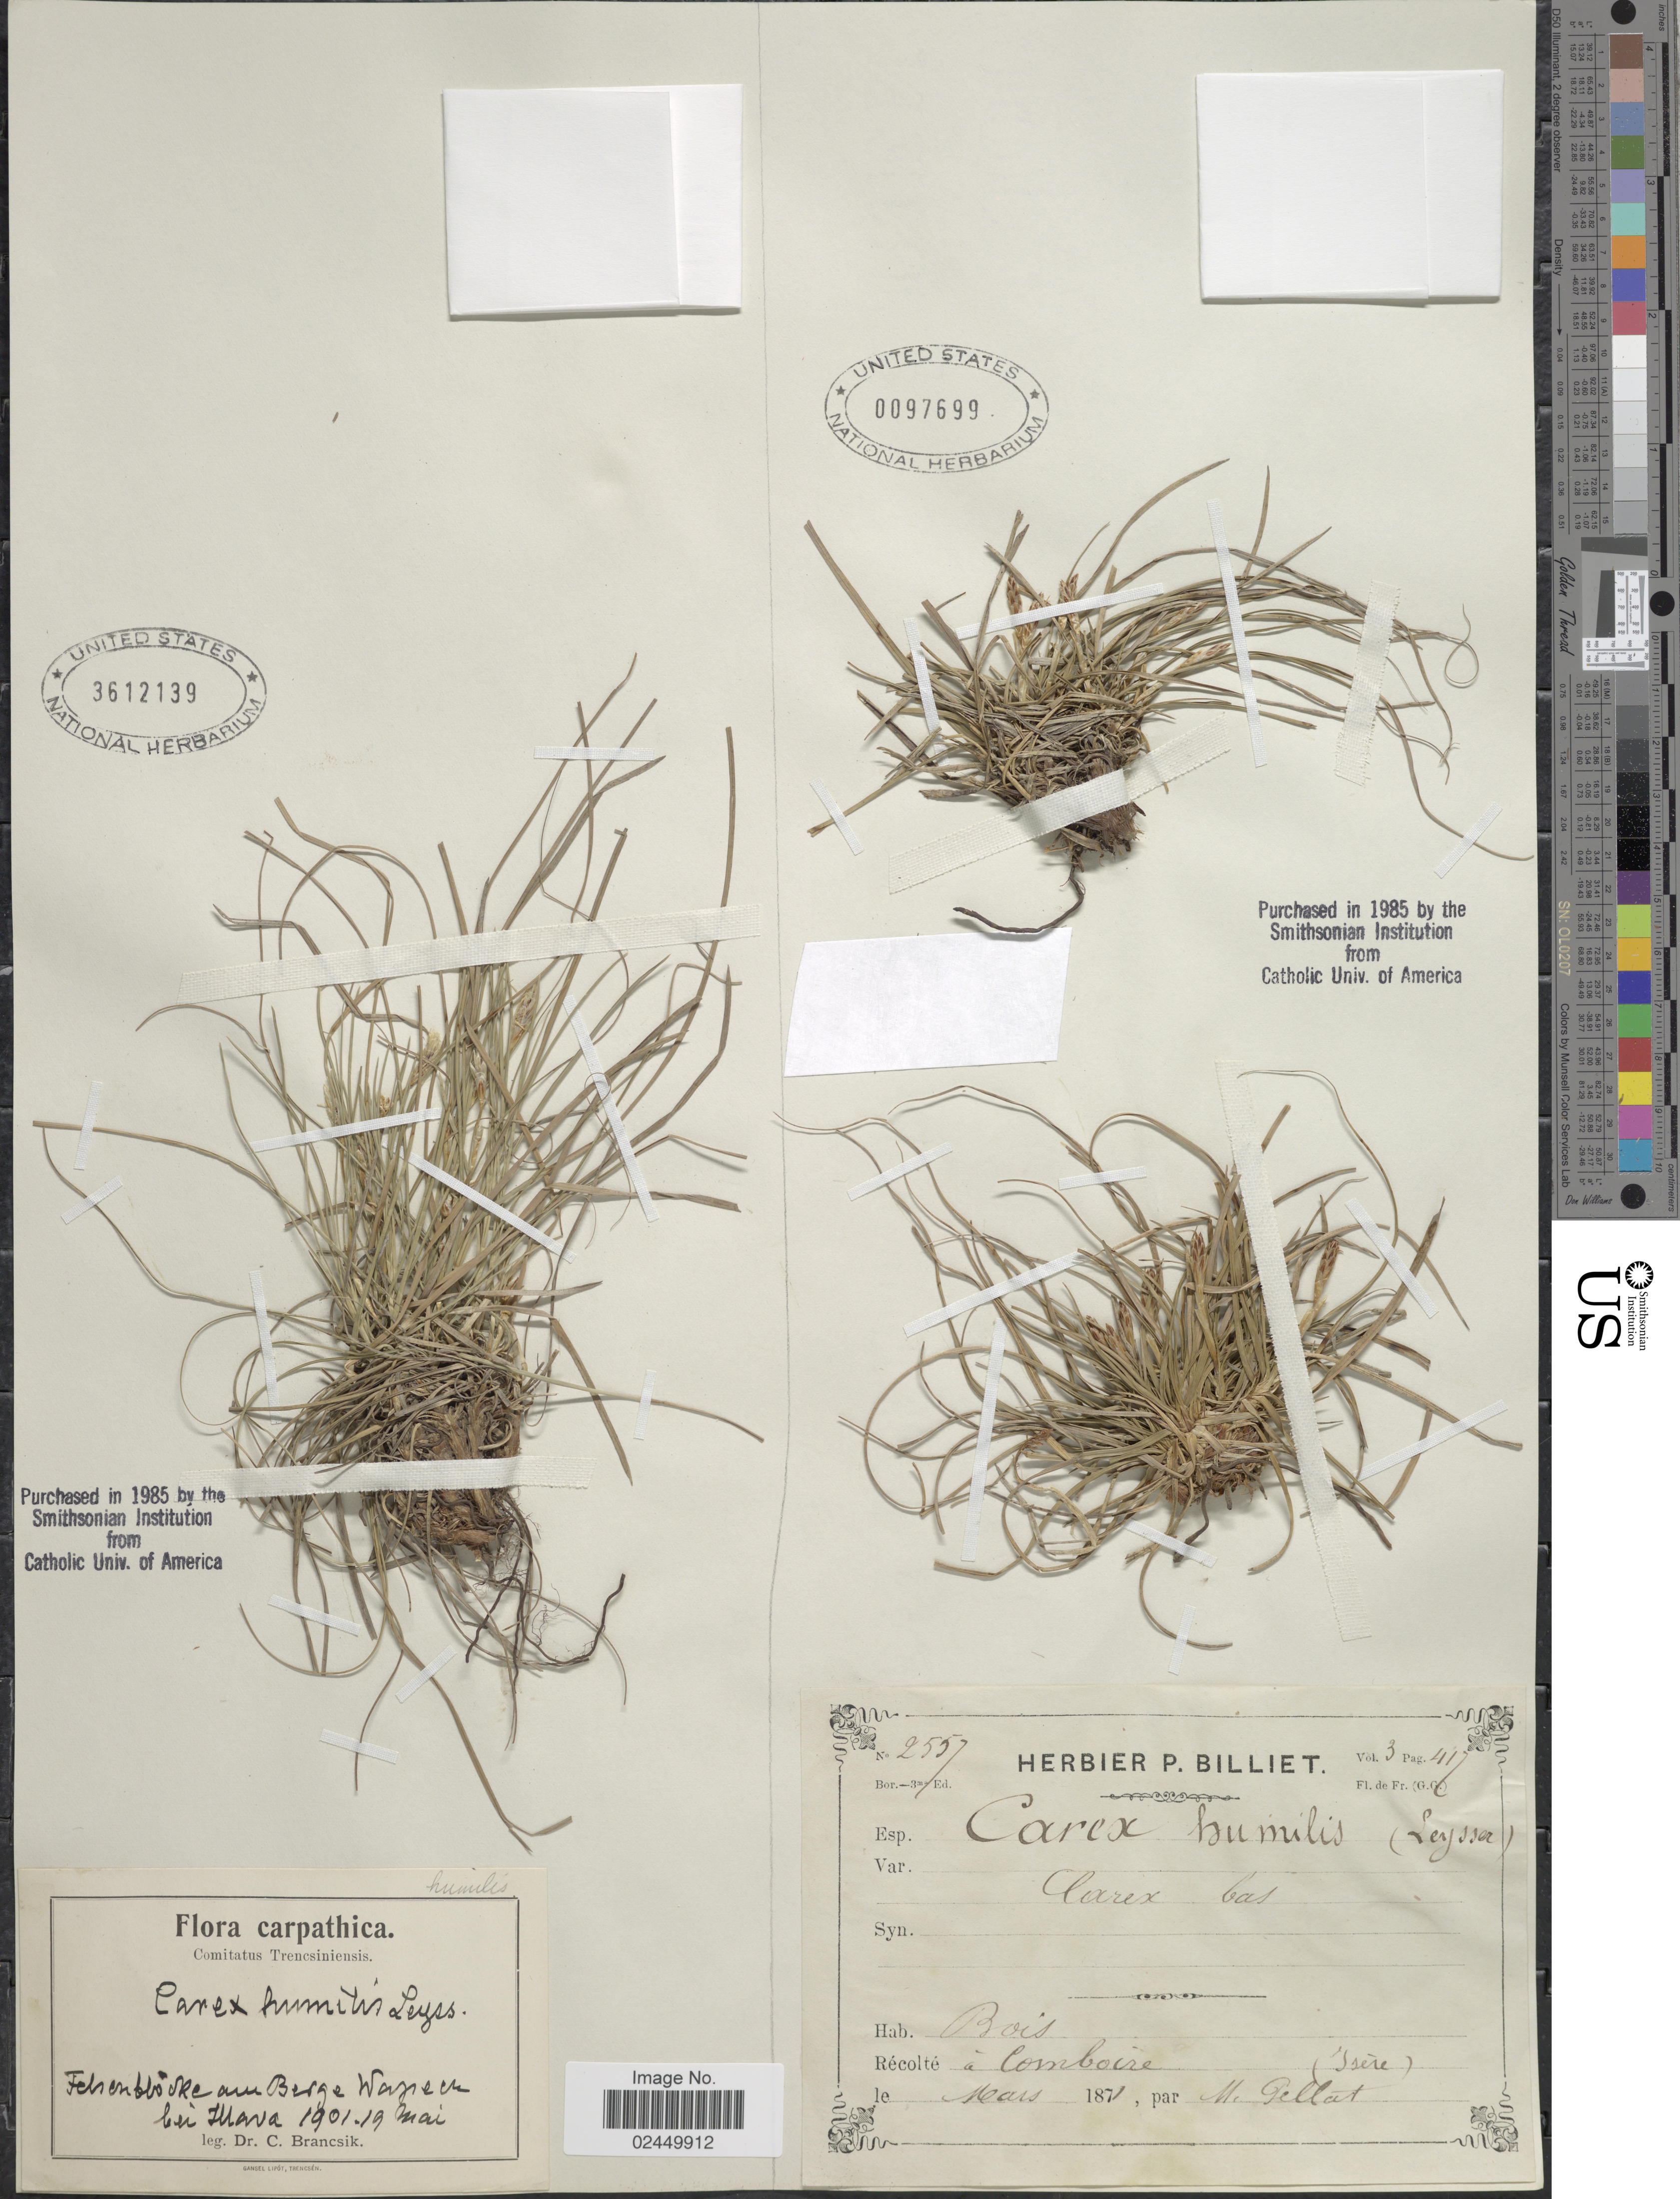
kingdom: Plantae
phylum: Tracheophyta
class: Liliopsida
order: Poales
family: Cyperaceae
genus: Carex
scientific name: Carex humilis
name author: Leyss.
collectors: C. Brancsik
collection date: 1901-05-19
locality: Carpathica. Felsenblocke am Berge Wajieck bei Illava. Comitatus Trencsiniensis [interpreted]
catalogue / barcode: US 3612139-2